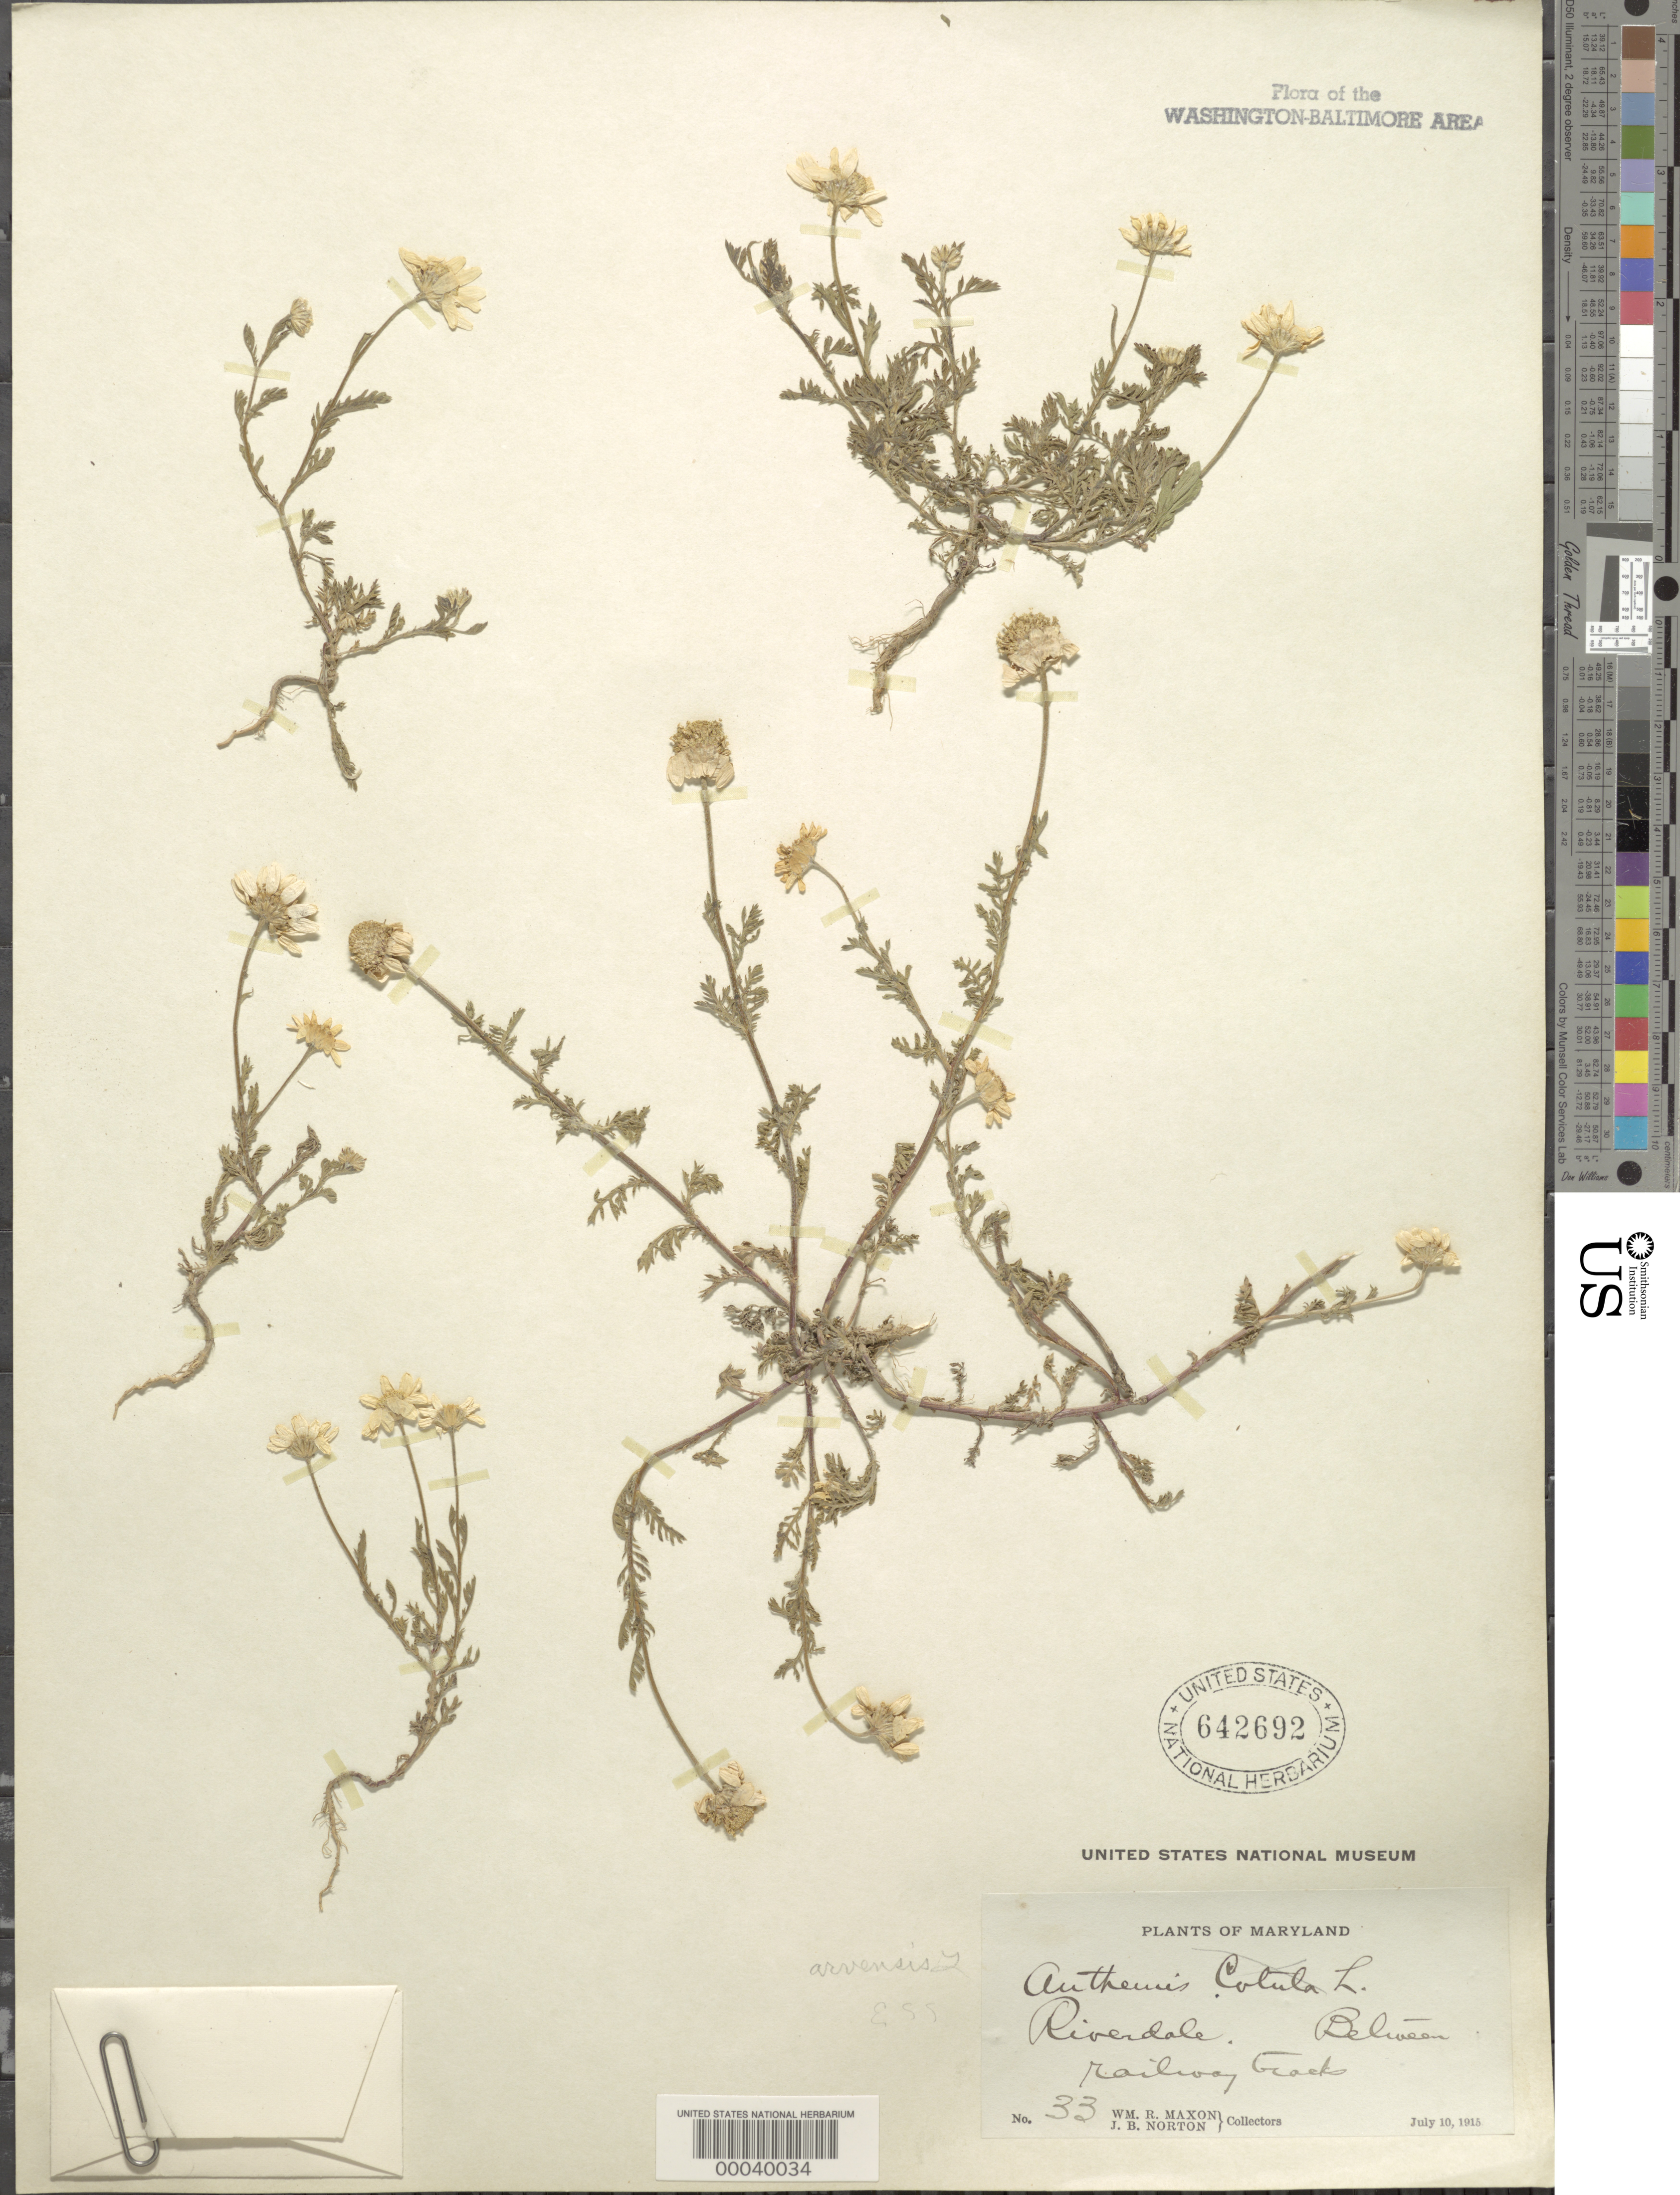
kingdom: Plantae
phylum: Tracheophyta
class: Magnoliopsida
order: Asterales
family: Asteraceae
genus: Anthemis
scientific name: Anthemis cotula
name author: L.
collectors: W. R. Maxon & J. Norton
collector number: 33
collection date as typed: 10 Jul 1915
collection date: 1915-07-10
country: United States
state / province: Maryland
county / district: Prince George's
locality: Riverdale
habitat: Railroad tracks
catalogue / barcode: US 642692